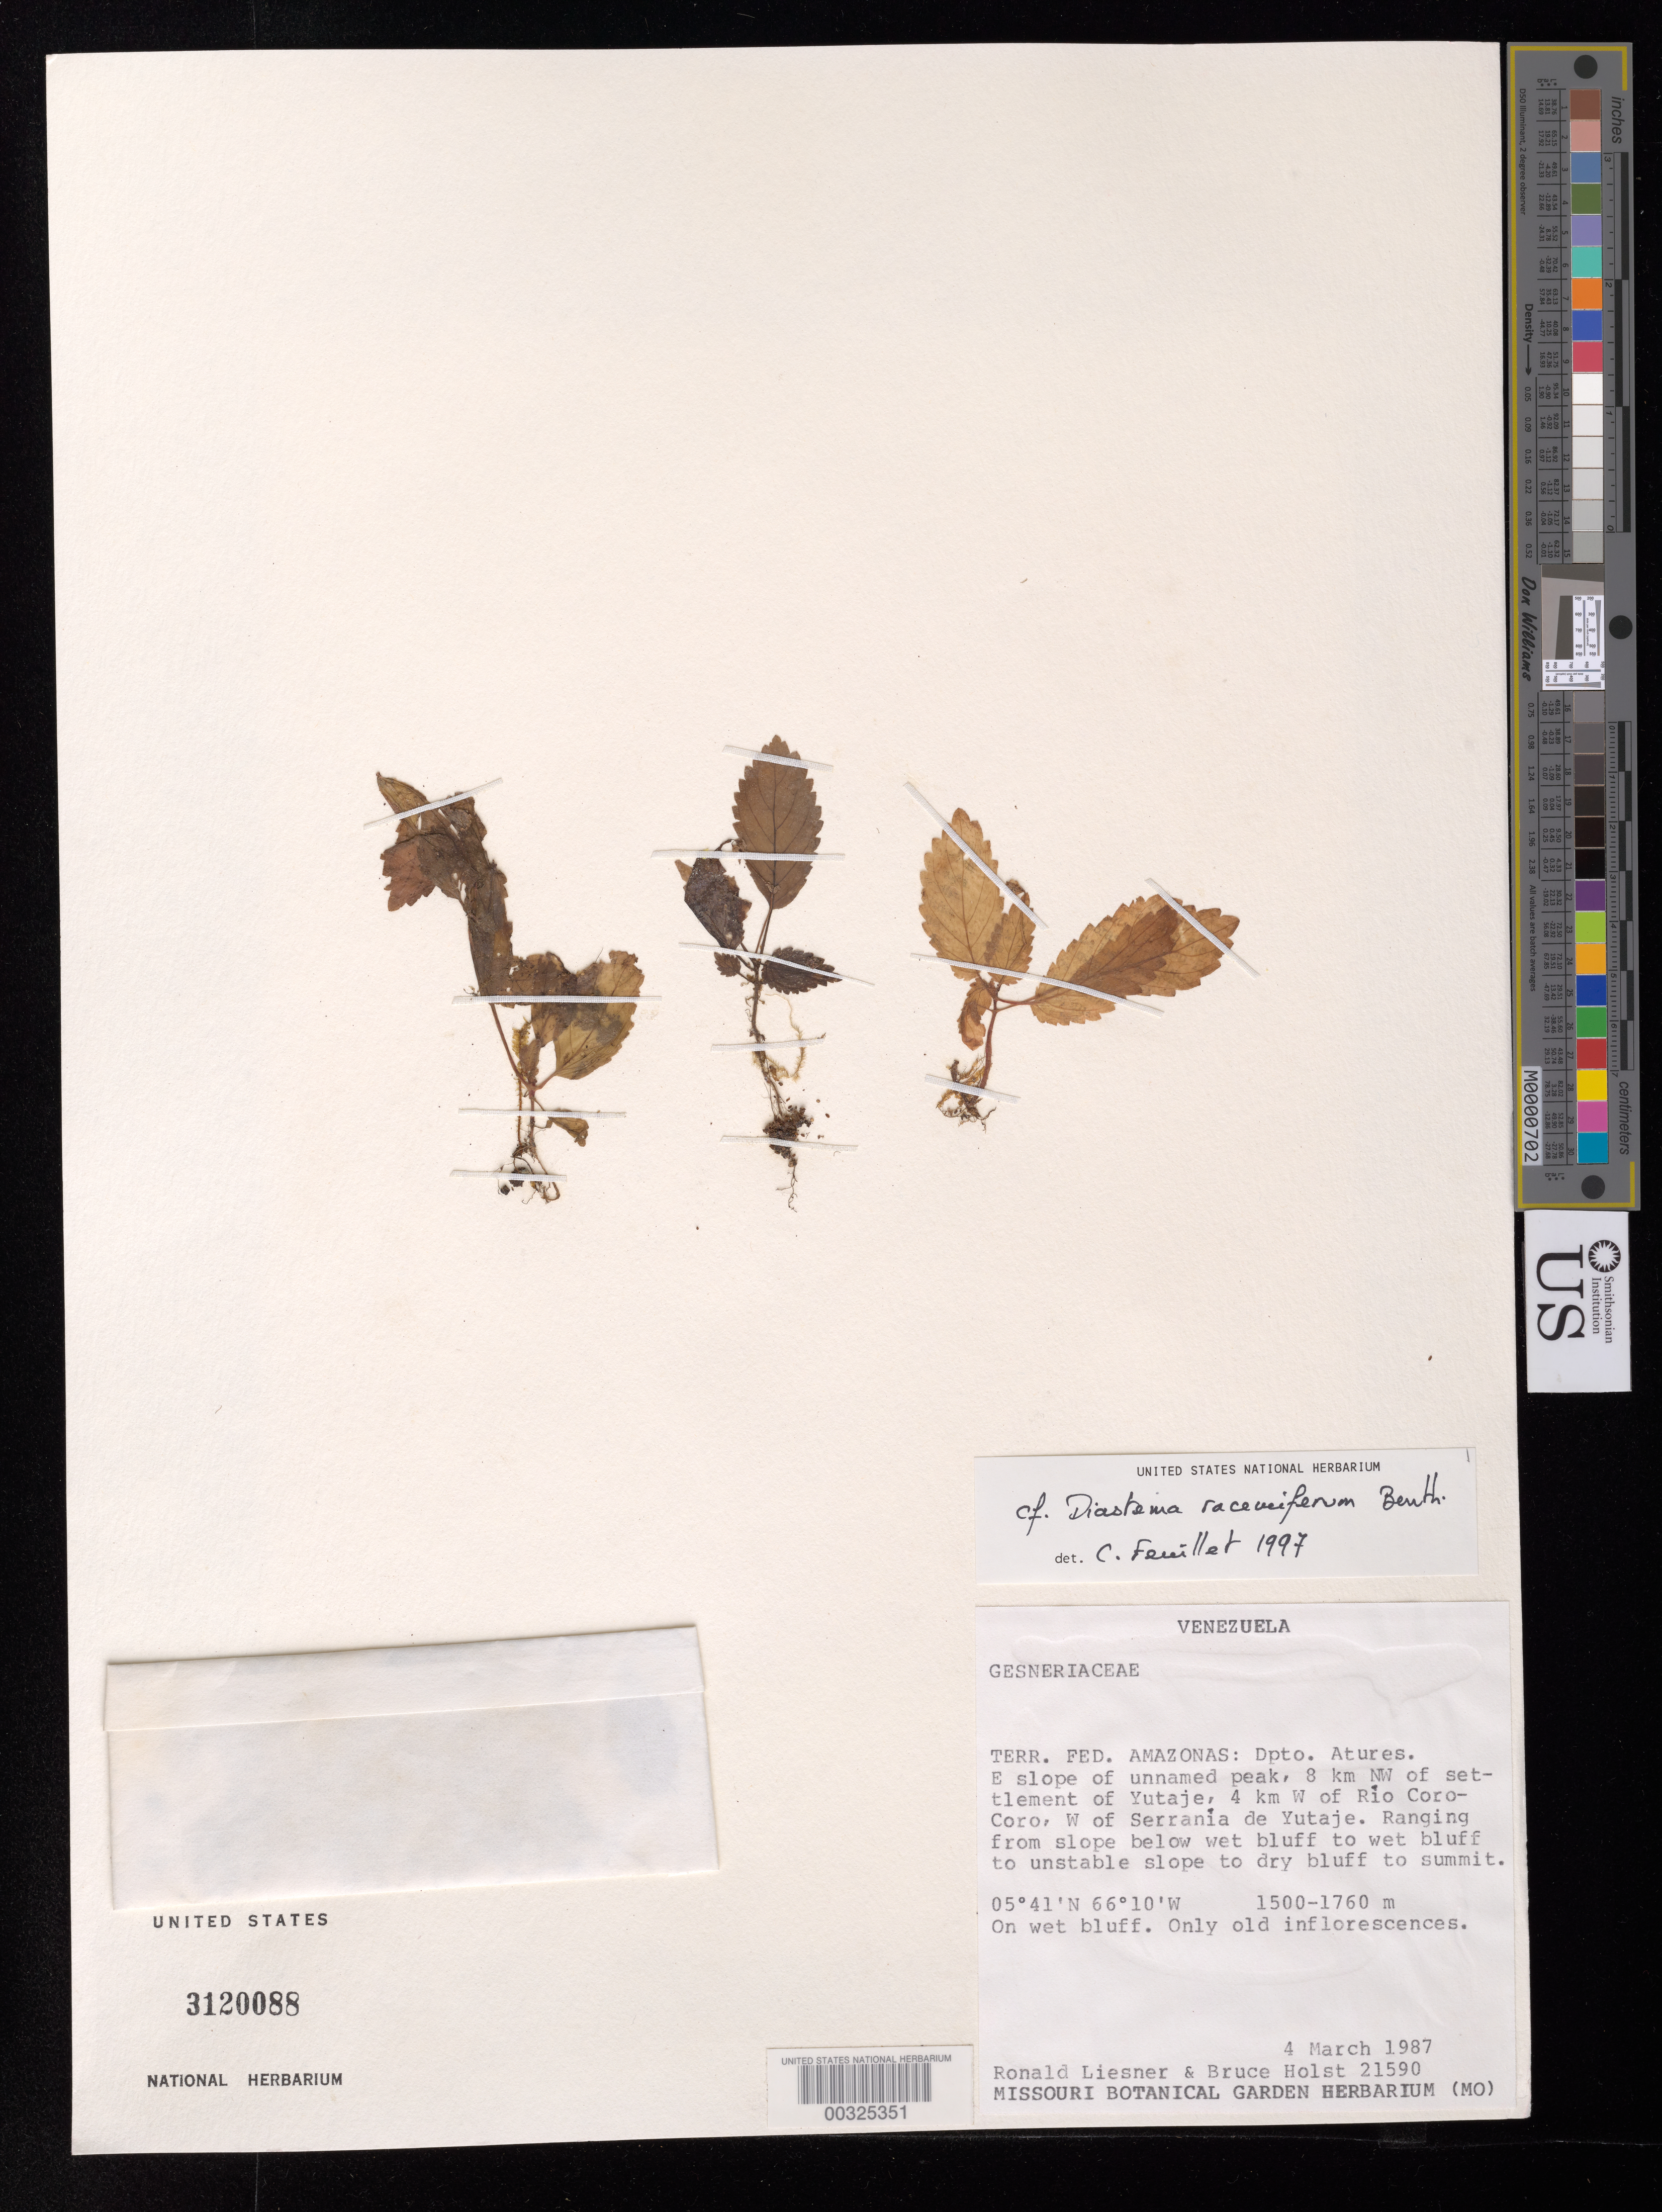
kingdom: Plantae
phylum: Tracheophyta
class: Magnoliopsida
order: Lamiales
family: Gesneriaceae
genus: Diastema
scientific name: Diastema racemiferum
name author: Benth.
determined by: Feuillet, C.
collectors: R. L. Liesner & B. Holst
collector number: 21590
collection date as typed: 04 Mar 1987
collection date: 1987-03-04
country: Venezuela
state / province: Amazonas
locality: Dpto. Atures. E slope of unnamed peak, 8 km NW of settlement of Yutaje, 4 km W of Rio Coro-Coro, W of Serrania de Yutaje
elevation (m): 1500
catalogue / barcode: US 3120088